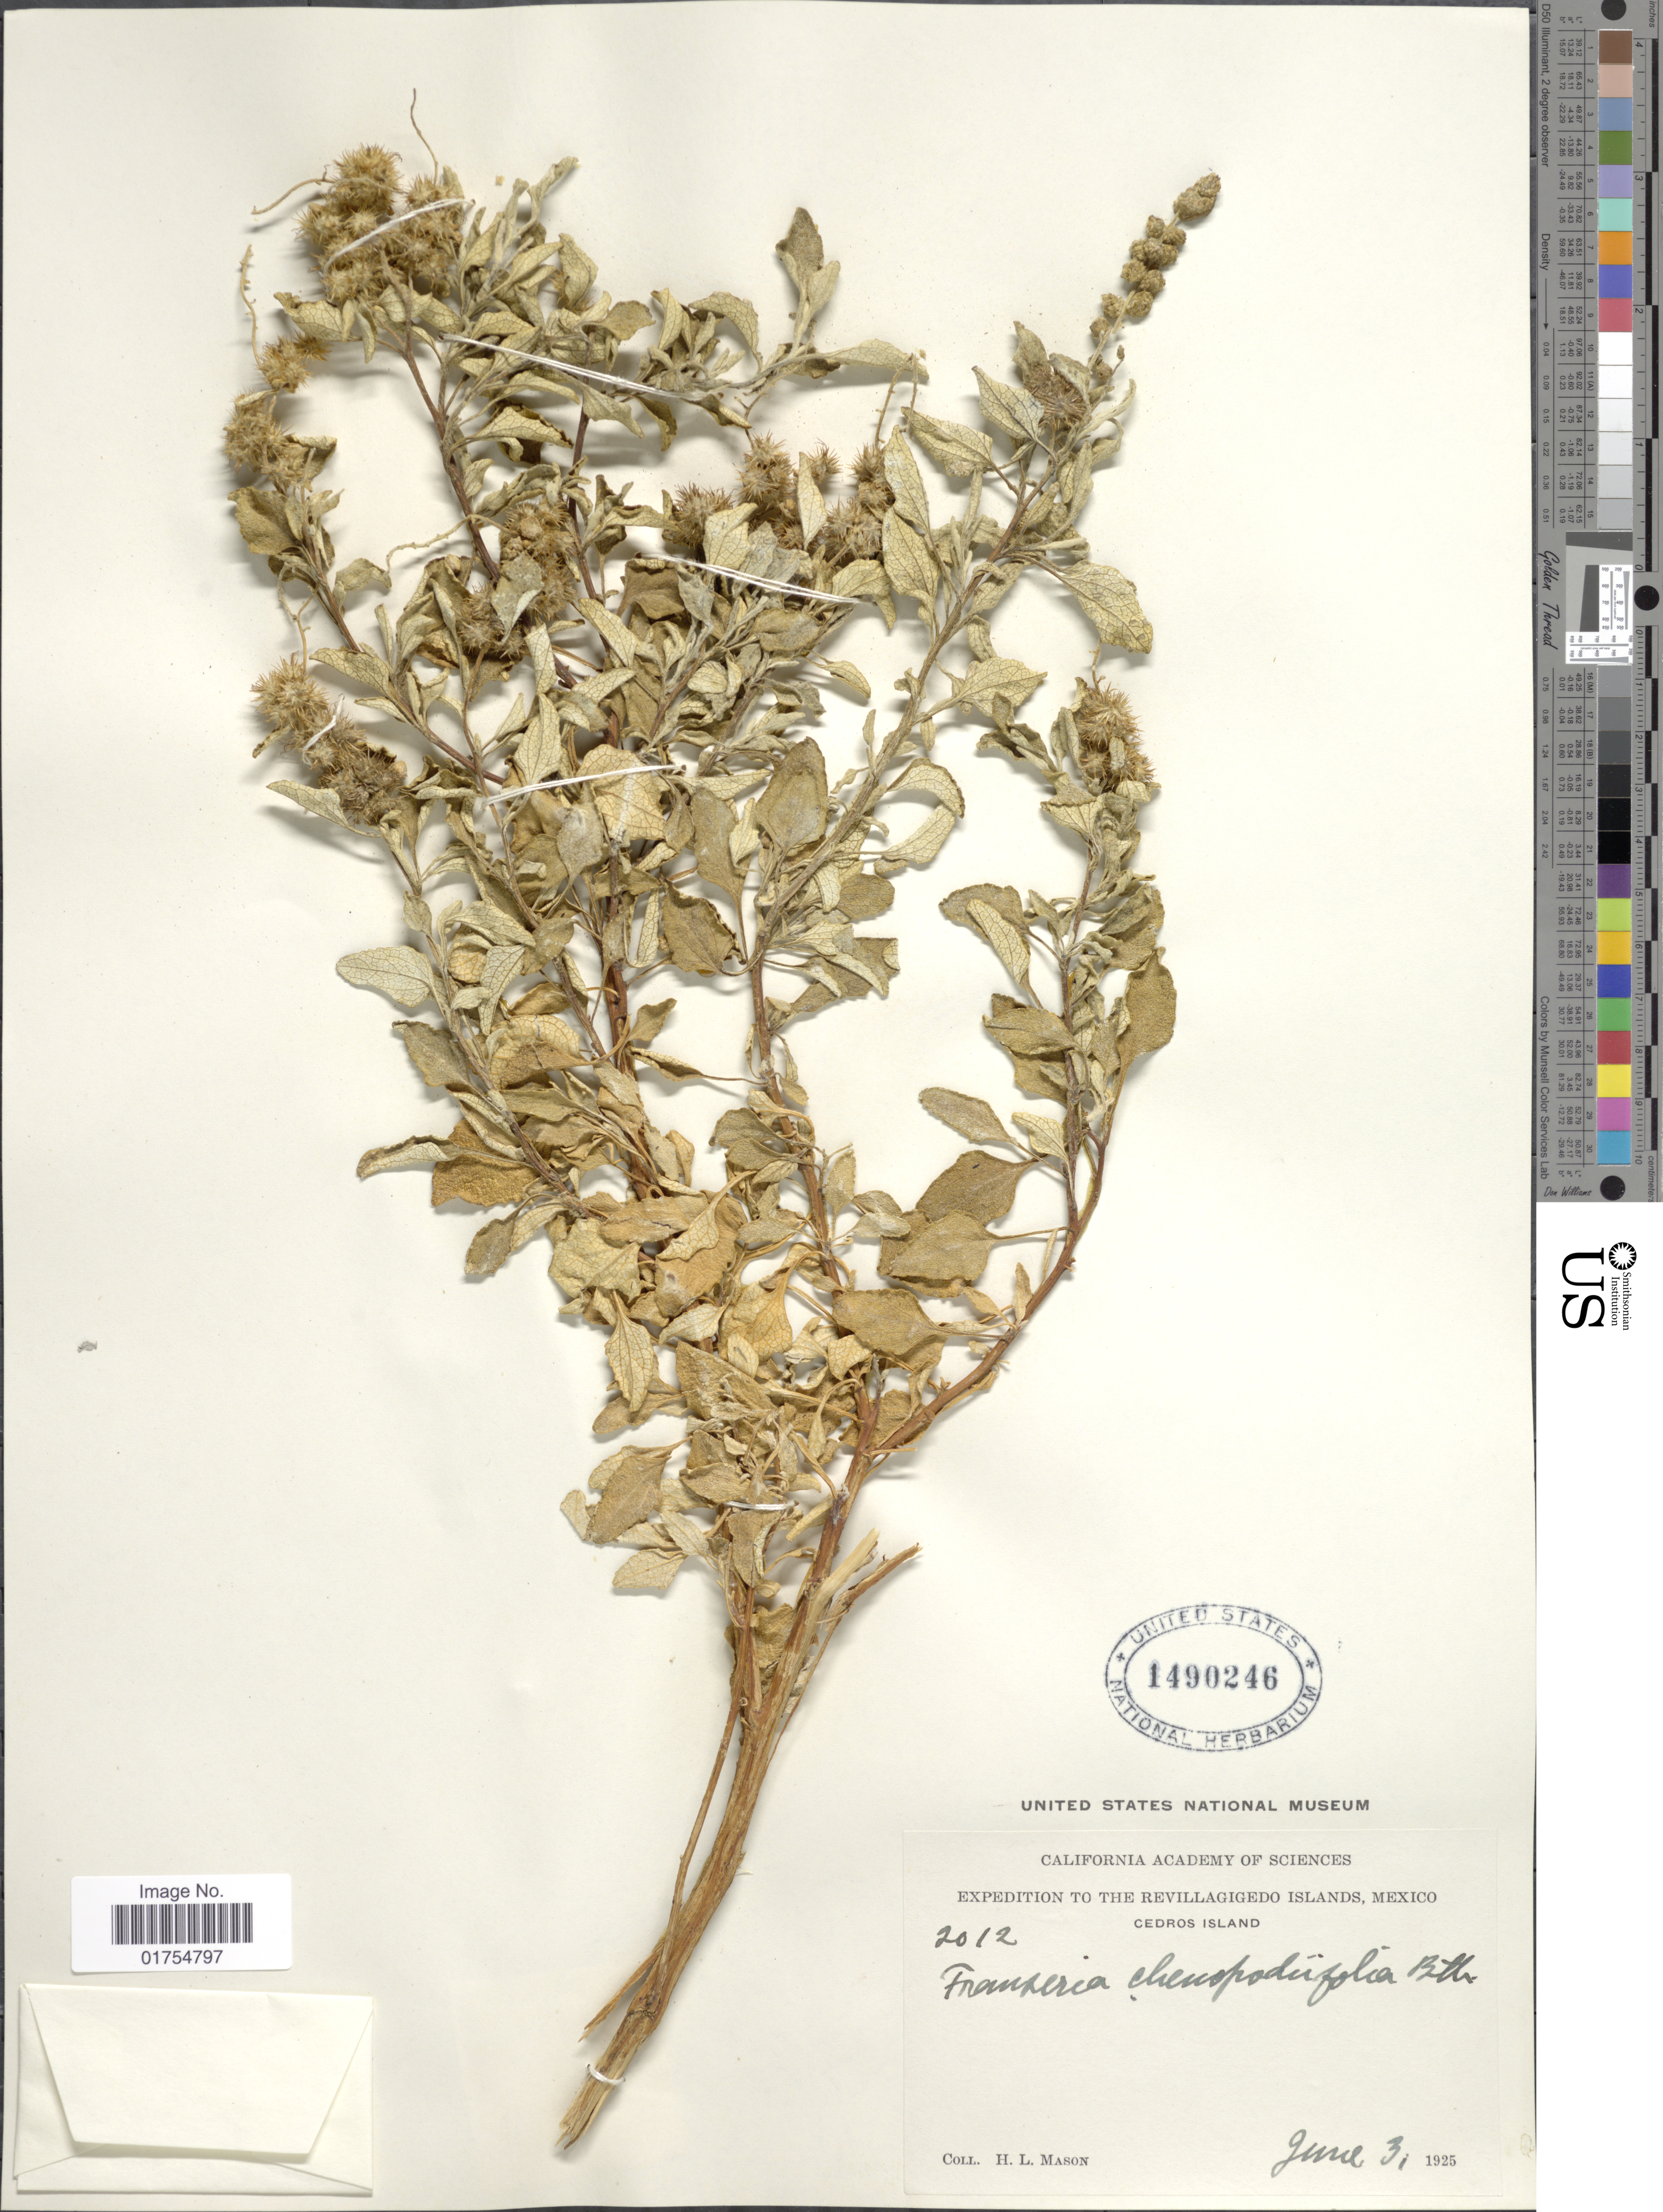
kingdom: Plantae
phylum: Tracheophyta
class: Magnoliopsida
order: Asterales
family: Asteraceae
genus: Franseria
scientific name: Franseria chenopodiifolia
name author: Benth.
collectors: H. L. Mason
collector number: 2012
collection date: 1925-06-03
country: Mexico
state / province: Colima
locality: Revillagigedo Islands. Cedros Islands.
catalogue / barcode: US 1490246